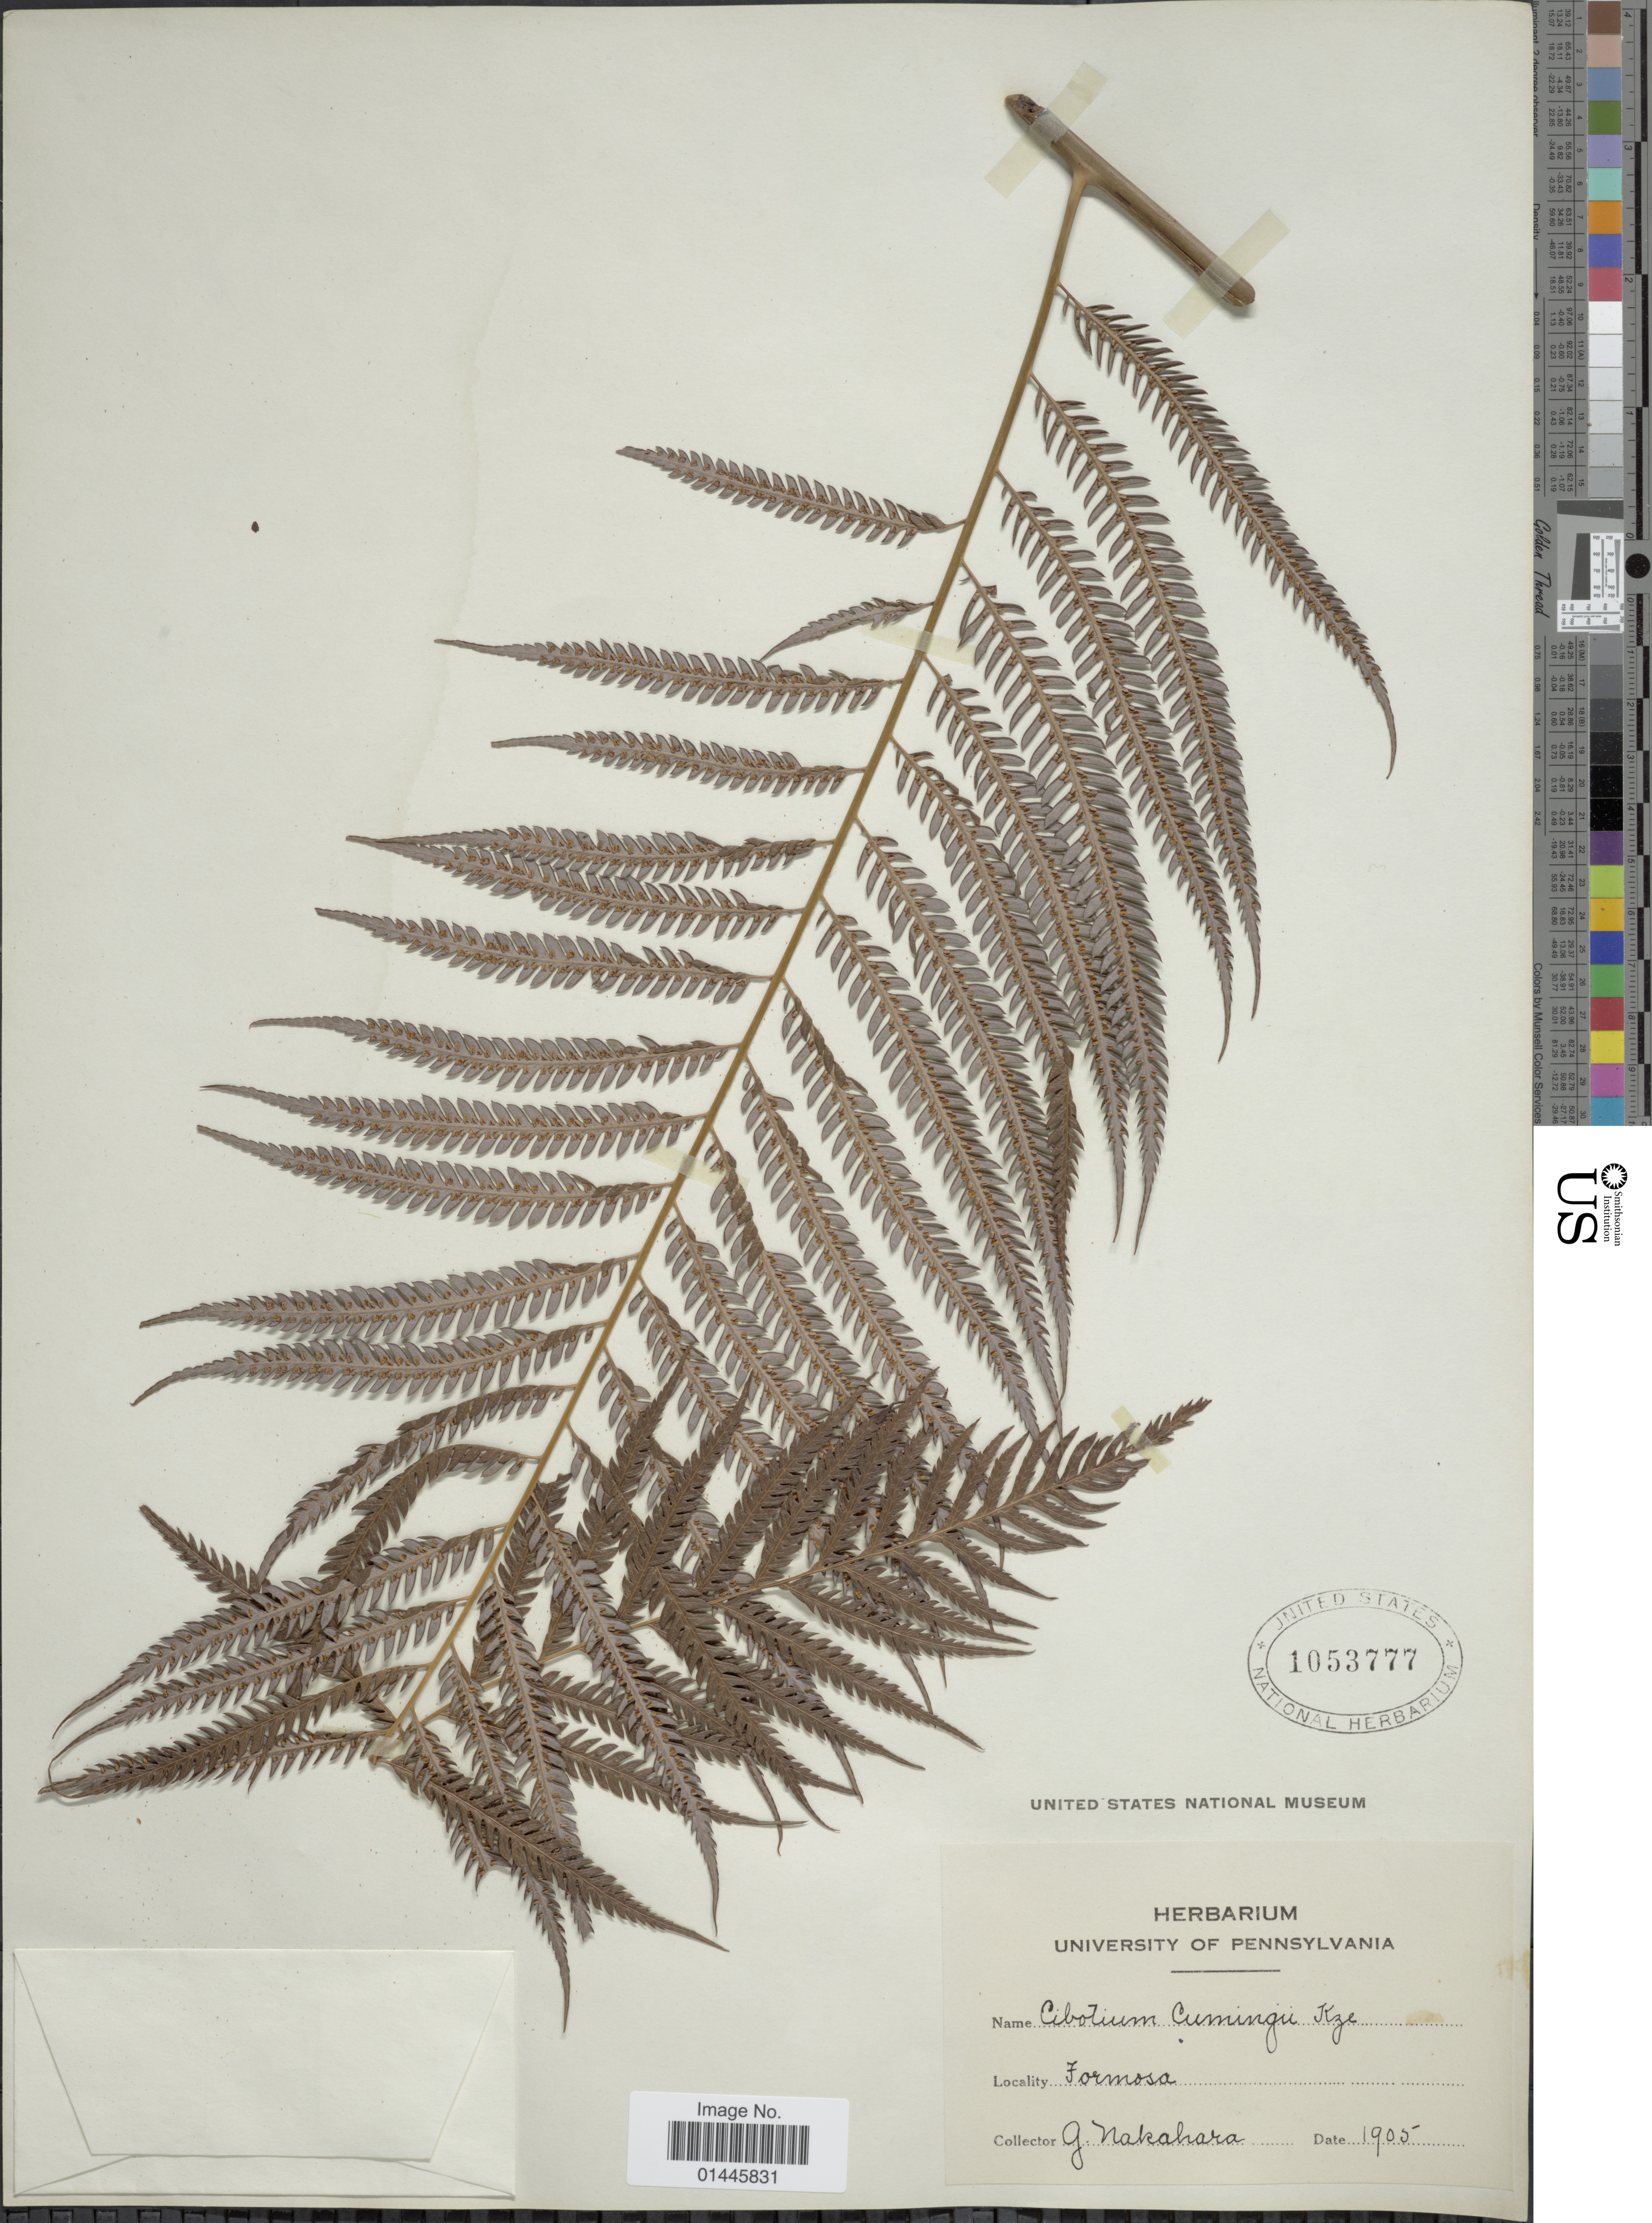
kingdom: Plantae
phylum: Tracheophyta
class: Polypodiopsida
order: Cyatheales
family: Cibotiaceae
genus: Cibotium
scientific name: Cibotium barometz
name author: (L.) J. Sm.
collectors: G. Nakahara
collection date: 1905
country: Taiwan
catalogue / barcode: US 1053777